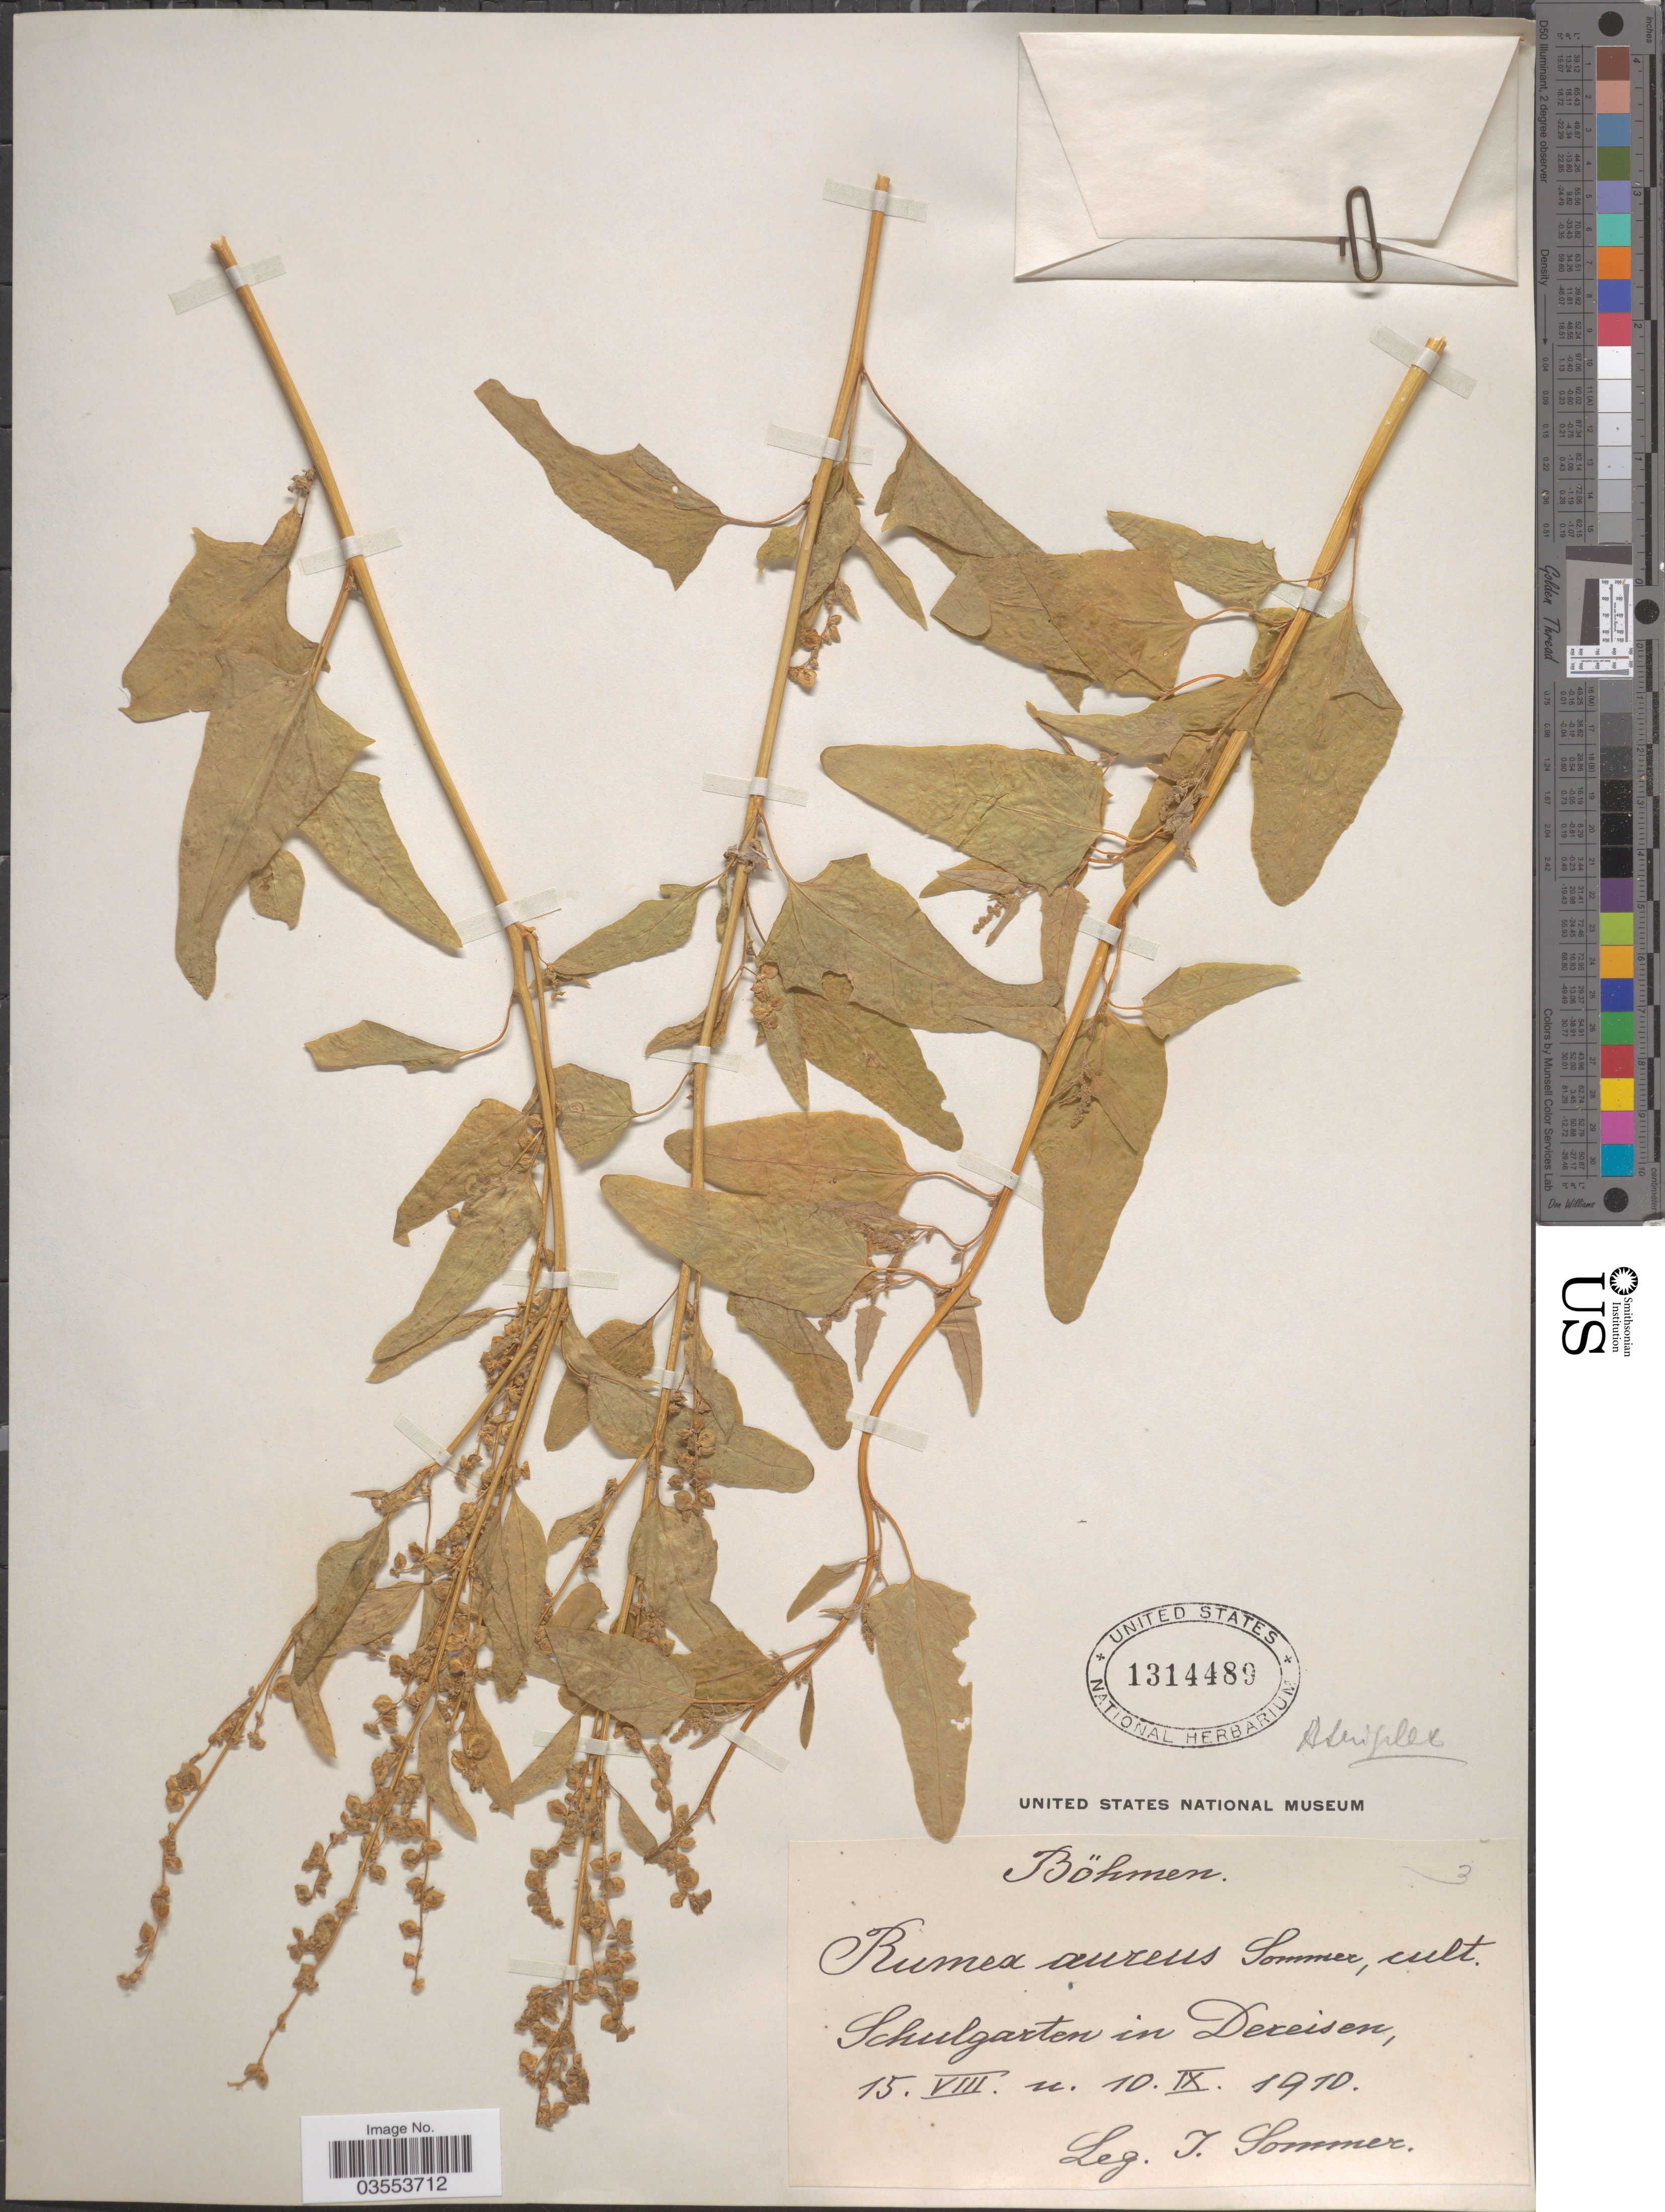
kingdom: Plantae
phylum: Tracheophyta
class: Magnoliopsida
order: Caryophyllales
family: Amaranthaceae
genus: Atriplex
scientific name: Atriplex sp.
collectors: I. Sommer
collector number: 3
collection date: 1910-08-15/1910-09-10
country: Czechia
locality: Böhmen. Schulgarten in Dereisen.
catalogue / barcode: US 1314489